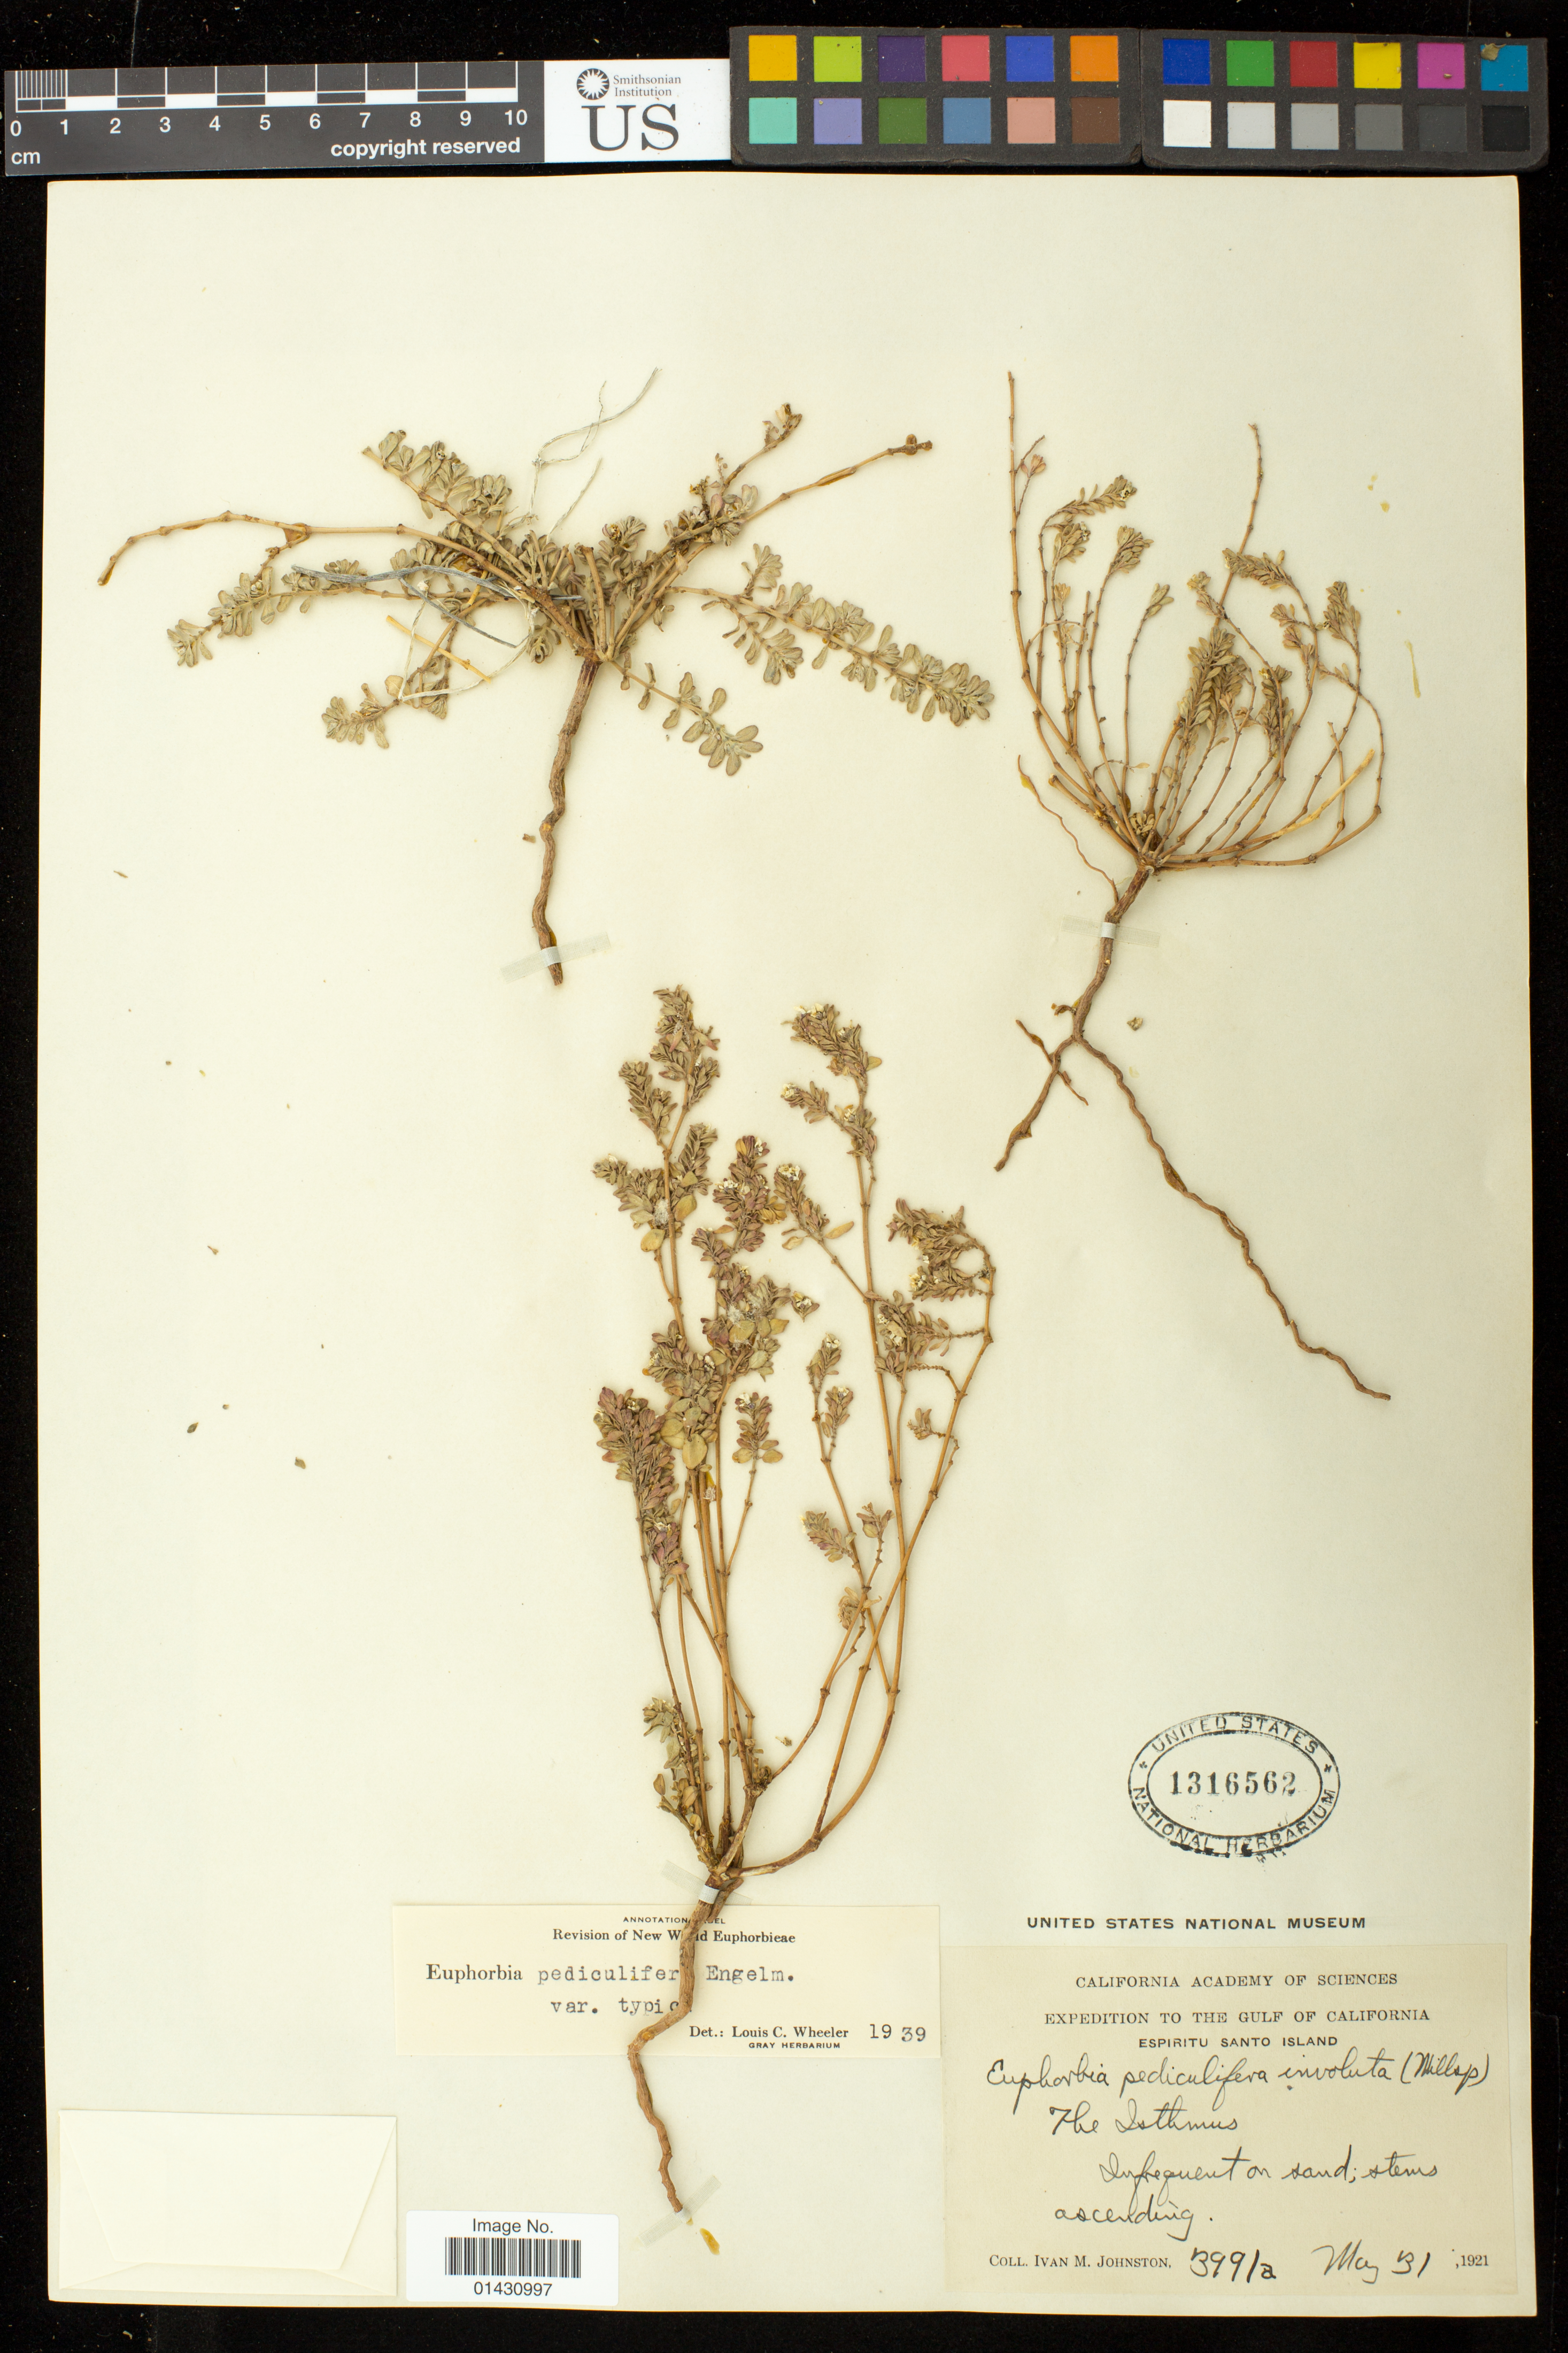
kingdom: Plantae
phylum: Tracheophyta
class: Magnoliopsida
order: Malpighiales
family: Euphorbiaceae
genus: Euphorbia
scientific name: Euphorbia pediculifera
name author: Engelm.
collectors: I.M. Johnston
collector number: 3991a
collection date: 1921-05-31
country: Mexico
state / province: Baja California Sur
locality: Espiritu Santo Island; The Isthmus.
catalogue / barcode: US 1316562